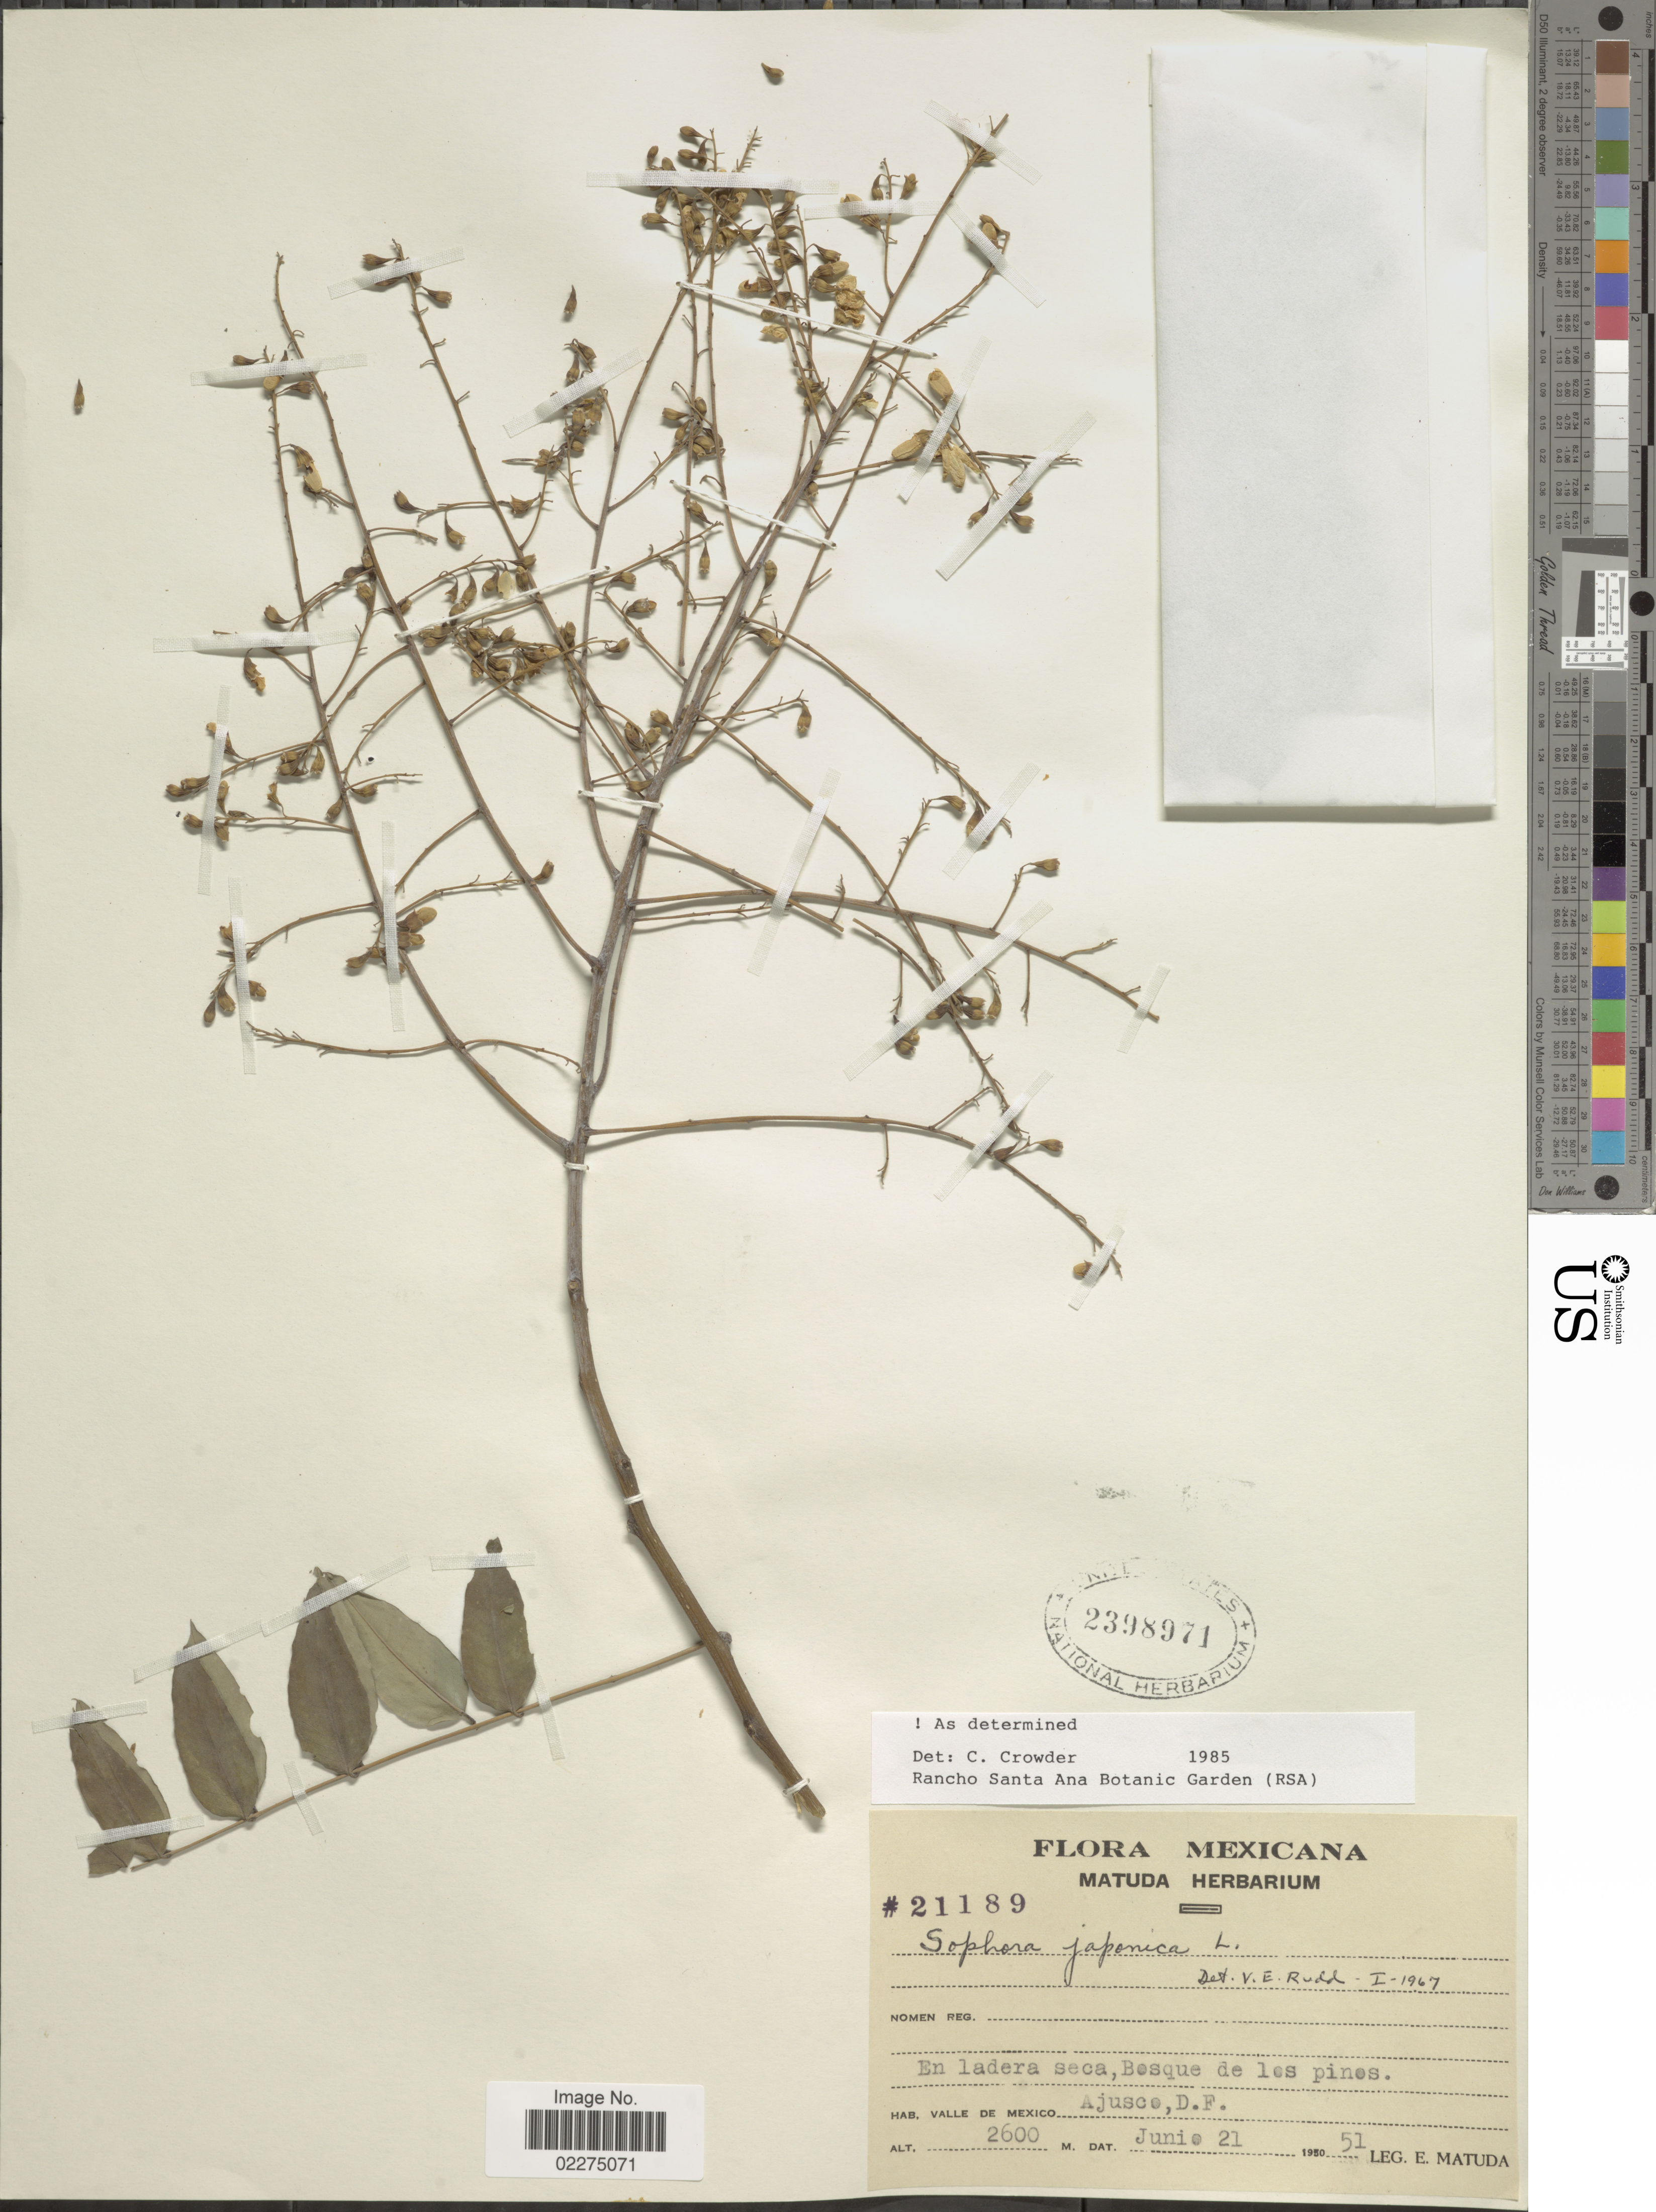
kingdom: Plantae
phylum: Tracheophyta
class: Magnoliopsida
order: Fabales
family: Fabaceae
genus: Sophora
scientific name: Sophora japonica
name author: L.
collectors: E. Matuda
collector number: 21189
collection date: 1951-06-21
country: Mexico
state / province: Distrito Federal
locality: Valle de Mexico. Ajusco, D.F.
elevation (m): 2600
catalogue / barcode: US 2398971